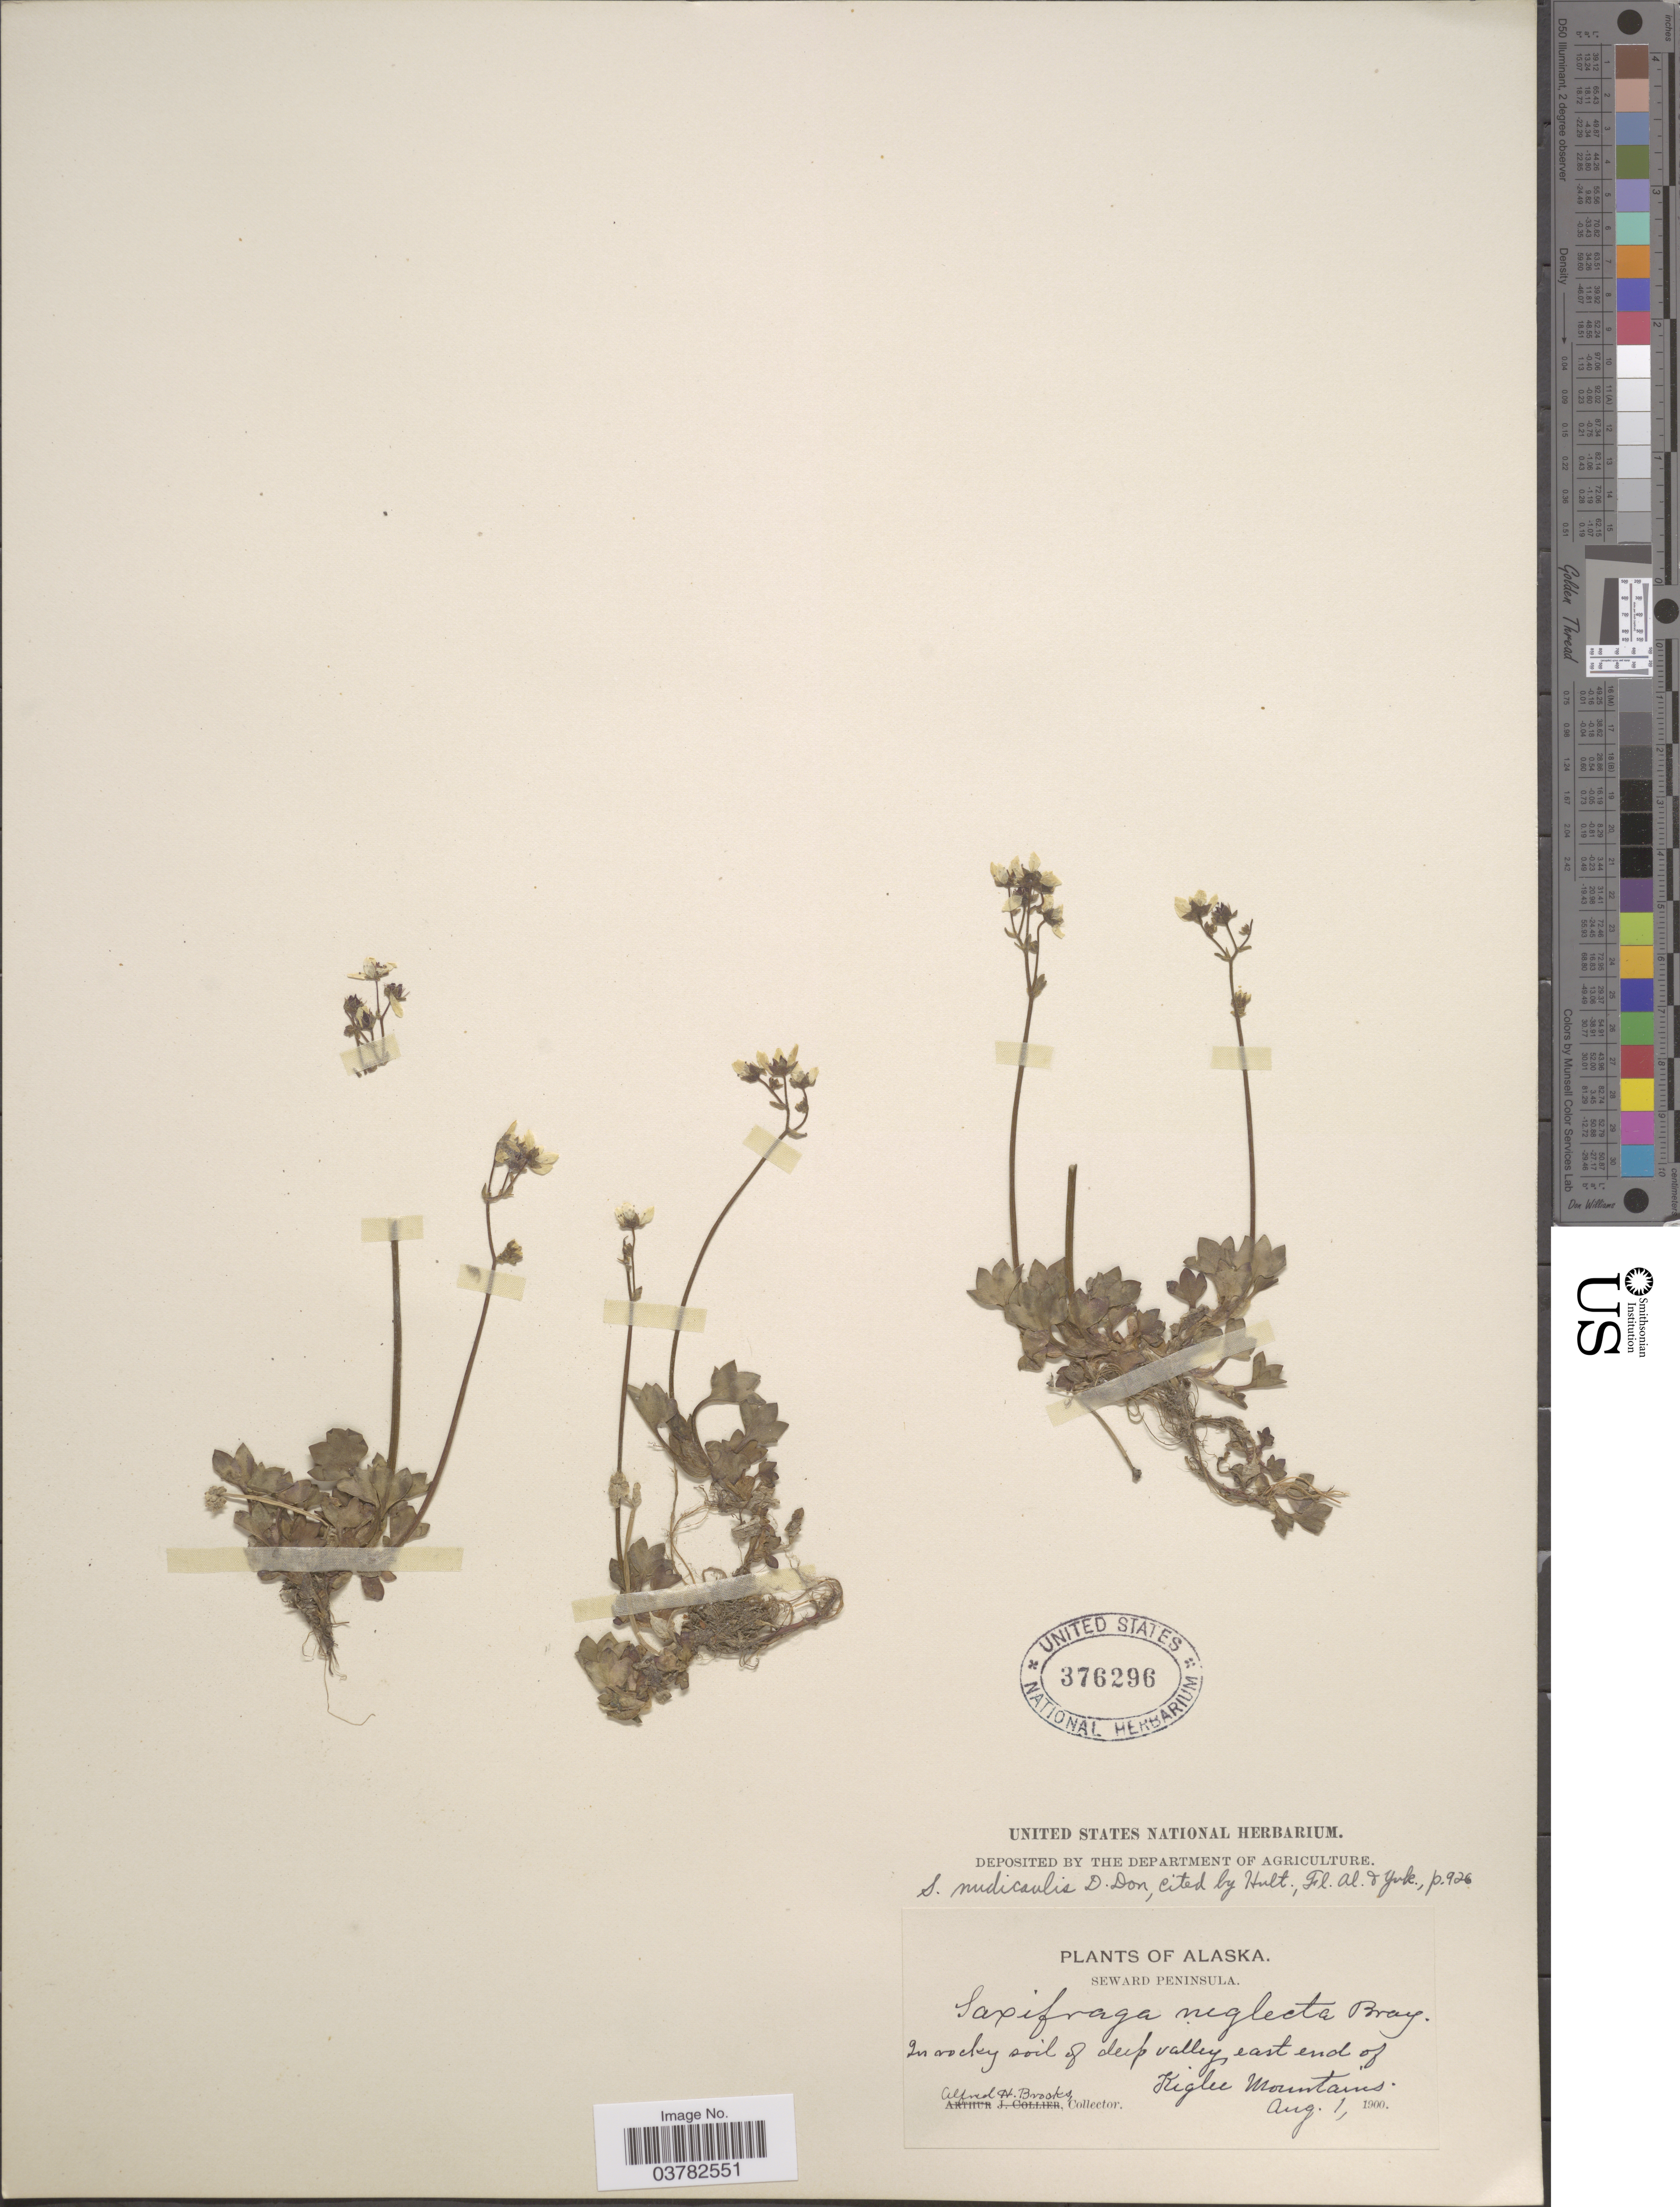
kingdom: Plantae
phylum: Tracheophyta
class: Magnoliopsida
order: Saxifragales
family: Saxifragaceae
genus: Saxifraga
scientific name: Saxifraga nudicaulis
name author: D. Don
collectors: A. Brooks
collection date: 1900-08-01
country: United States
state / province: Alaska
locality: Seward Peninsula. East end of Kiglee Mountains.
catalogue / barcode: US 376296